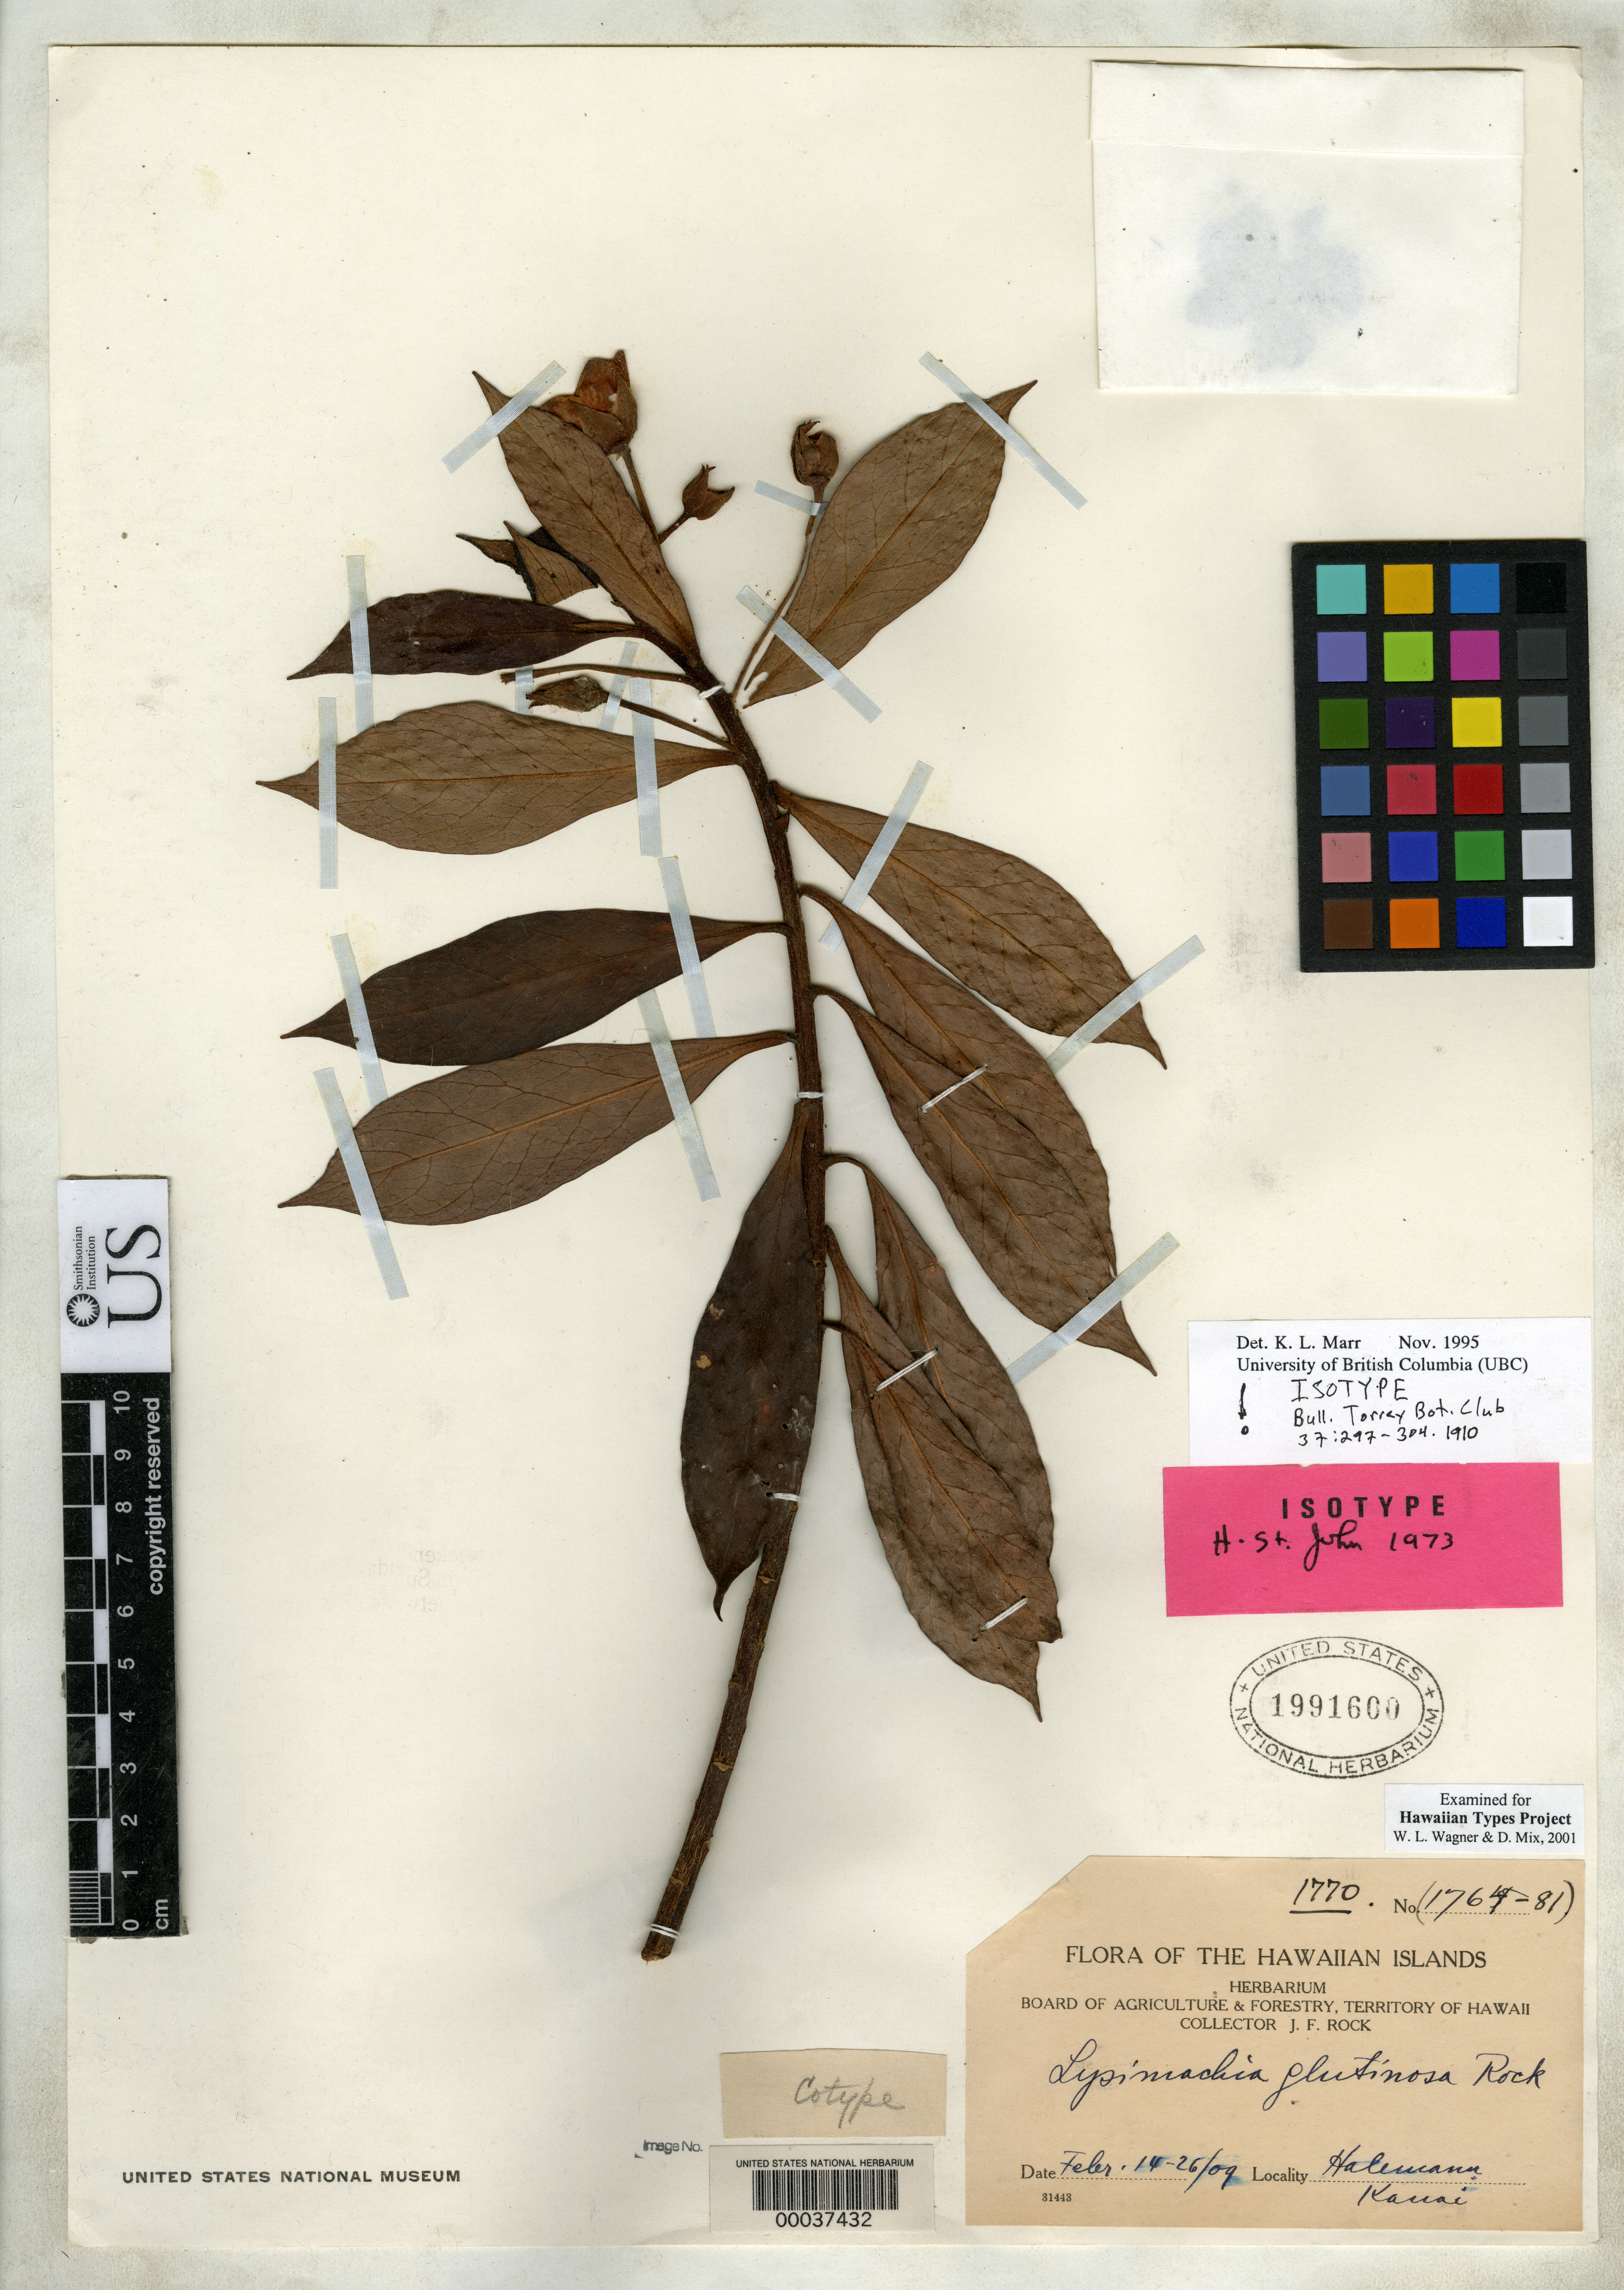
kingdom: Plantae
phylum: Tracheophyta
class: Magnoliopsida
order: Ericales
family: Primulaceae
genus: Lysimachia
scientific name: Lysimachia glutinosa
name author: Rock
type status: Isotype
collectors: J. F. Rock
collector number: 1770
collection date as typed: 14 Feb 1909 to 26 Feb 1909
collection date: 1909-02-14/1909-02-26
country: United States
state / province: Hawaii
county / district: Kauai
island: Kaua'i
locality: Halemanu.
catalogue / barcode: US 1991600